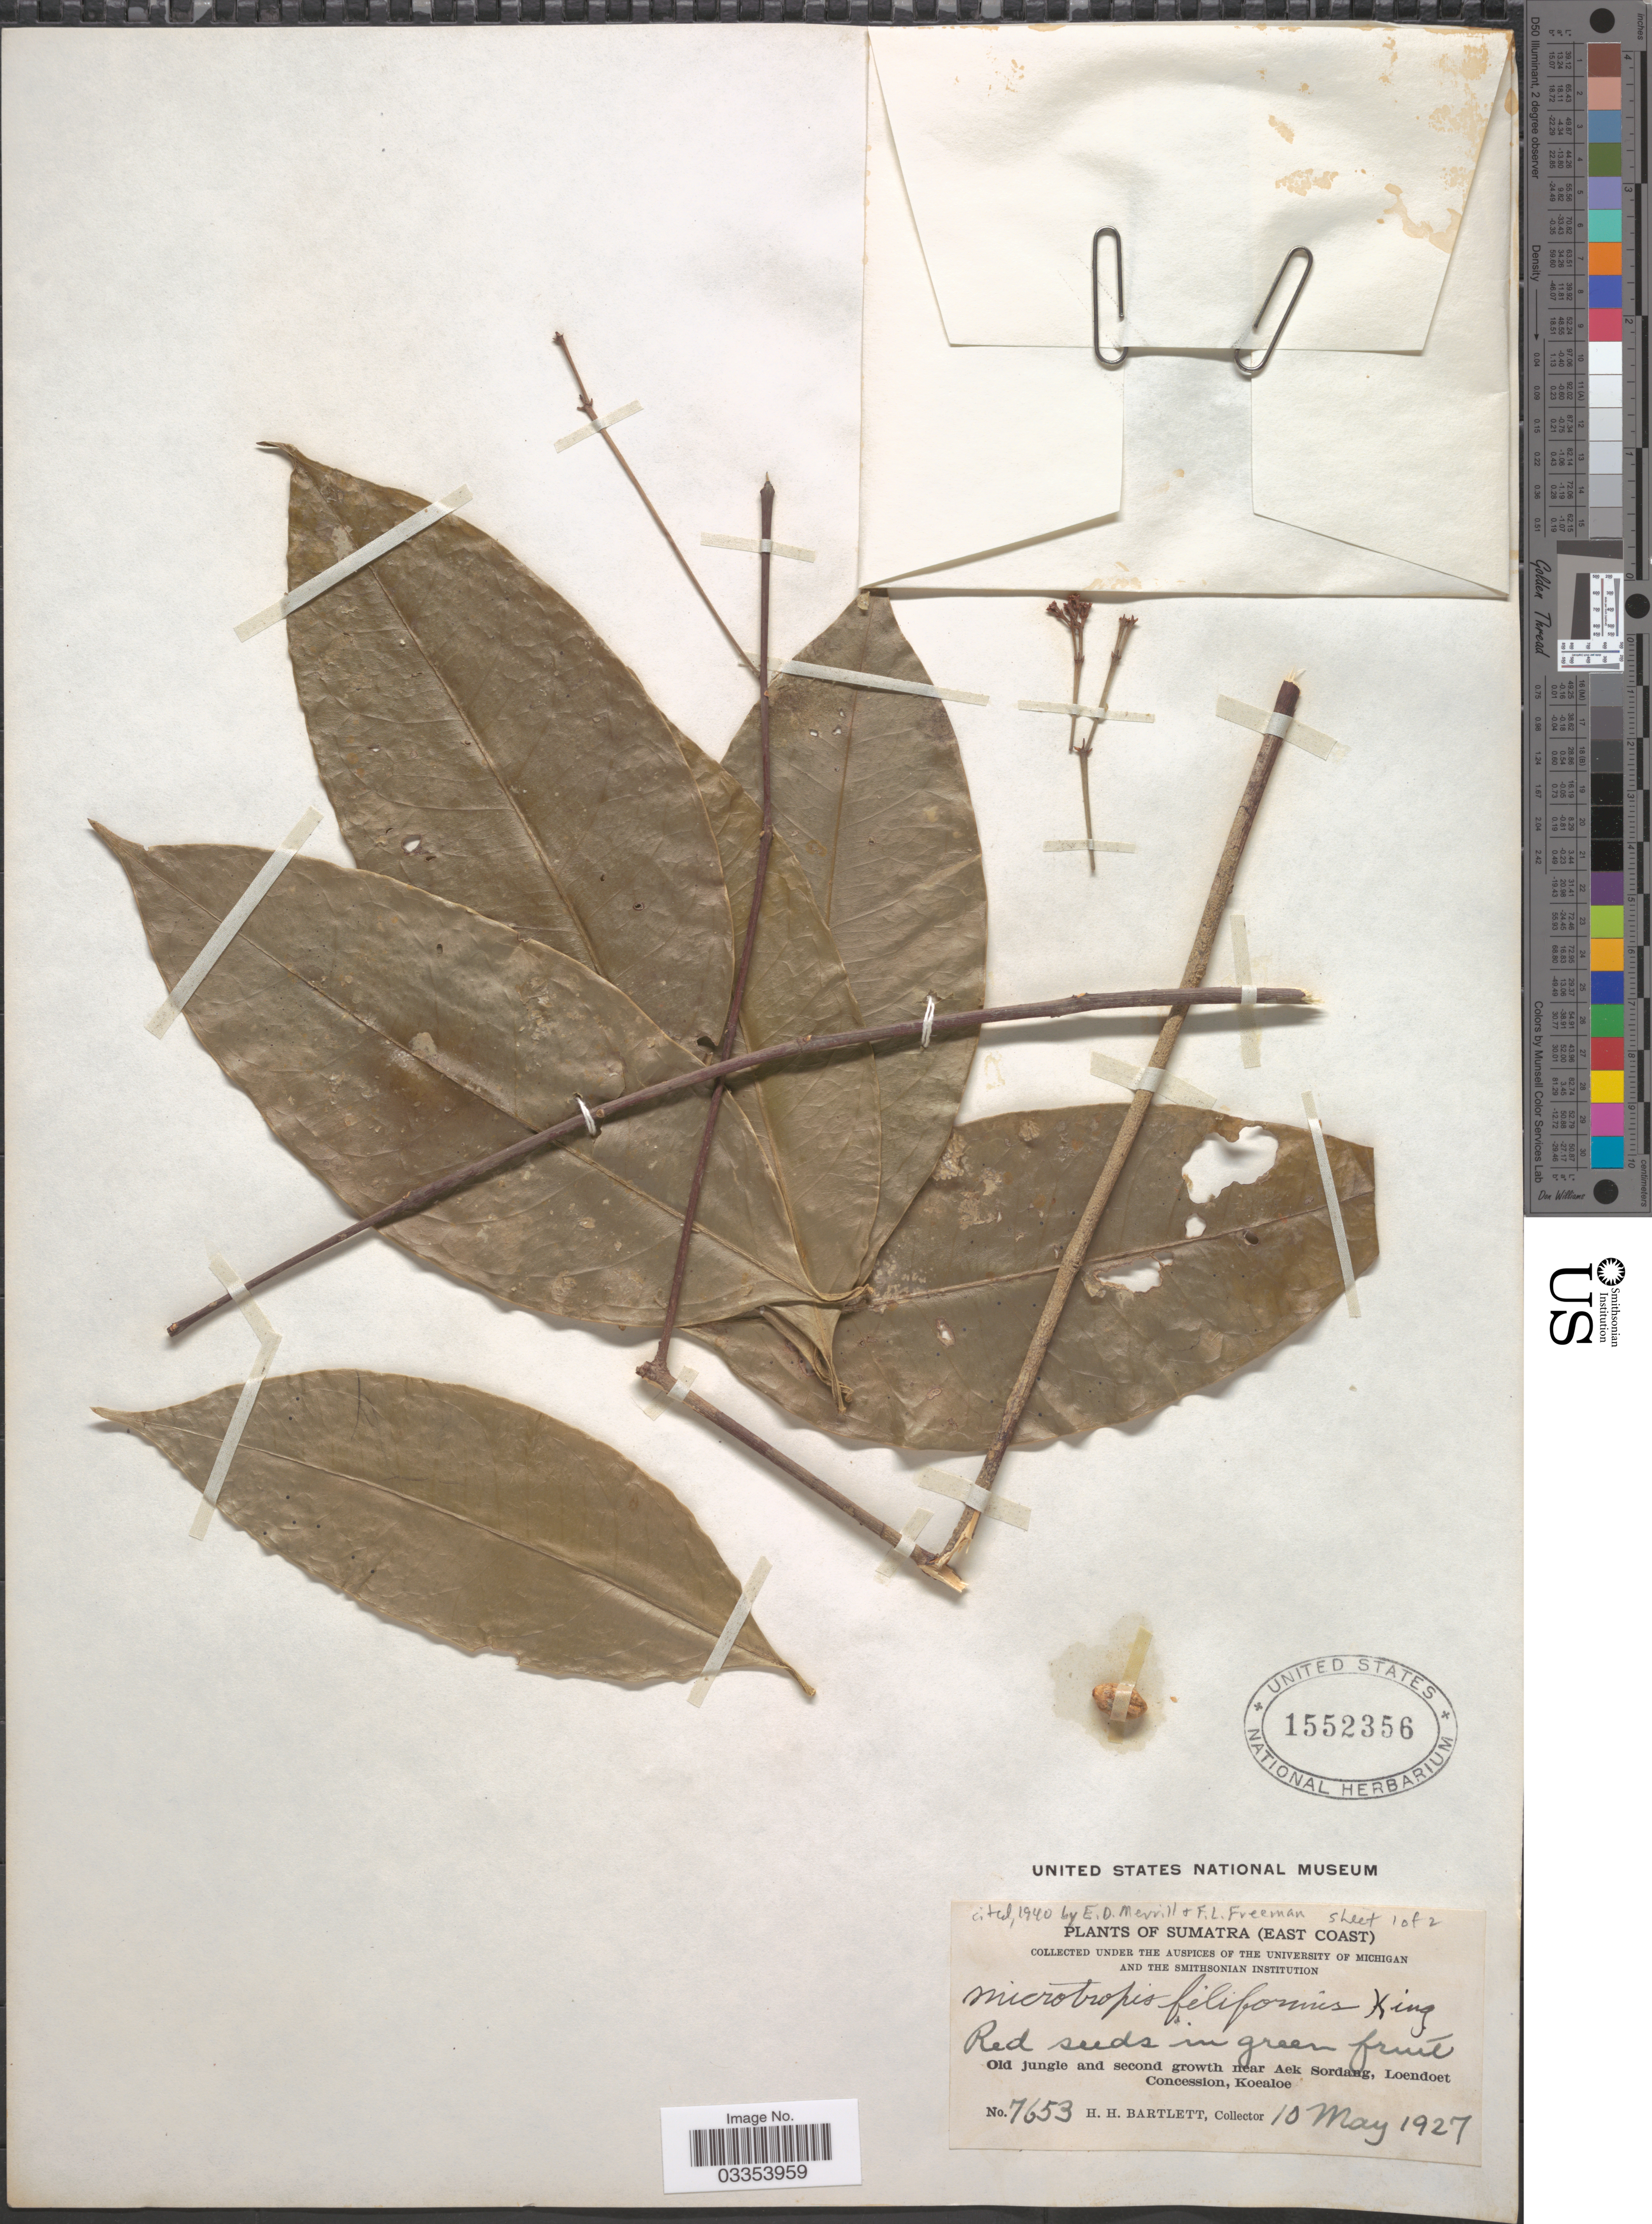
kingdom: Plantae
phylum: Tracheophyta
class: Magnoliopsida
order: Celastrales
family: Celastraceae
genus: Microtropis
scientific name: Microtropis filiformis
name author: King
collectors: H. H. Bartlett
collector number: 7653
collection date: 1927-05-10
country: Indonesia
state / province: Sumatra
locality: (East Coast). Old jungle and second growth near Aek Sordang, Loendoet Concession, Koealoe.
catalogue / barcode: US 1552356